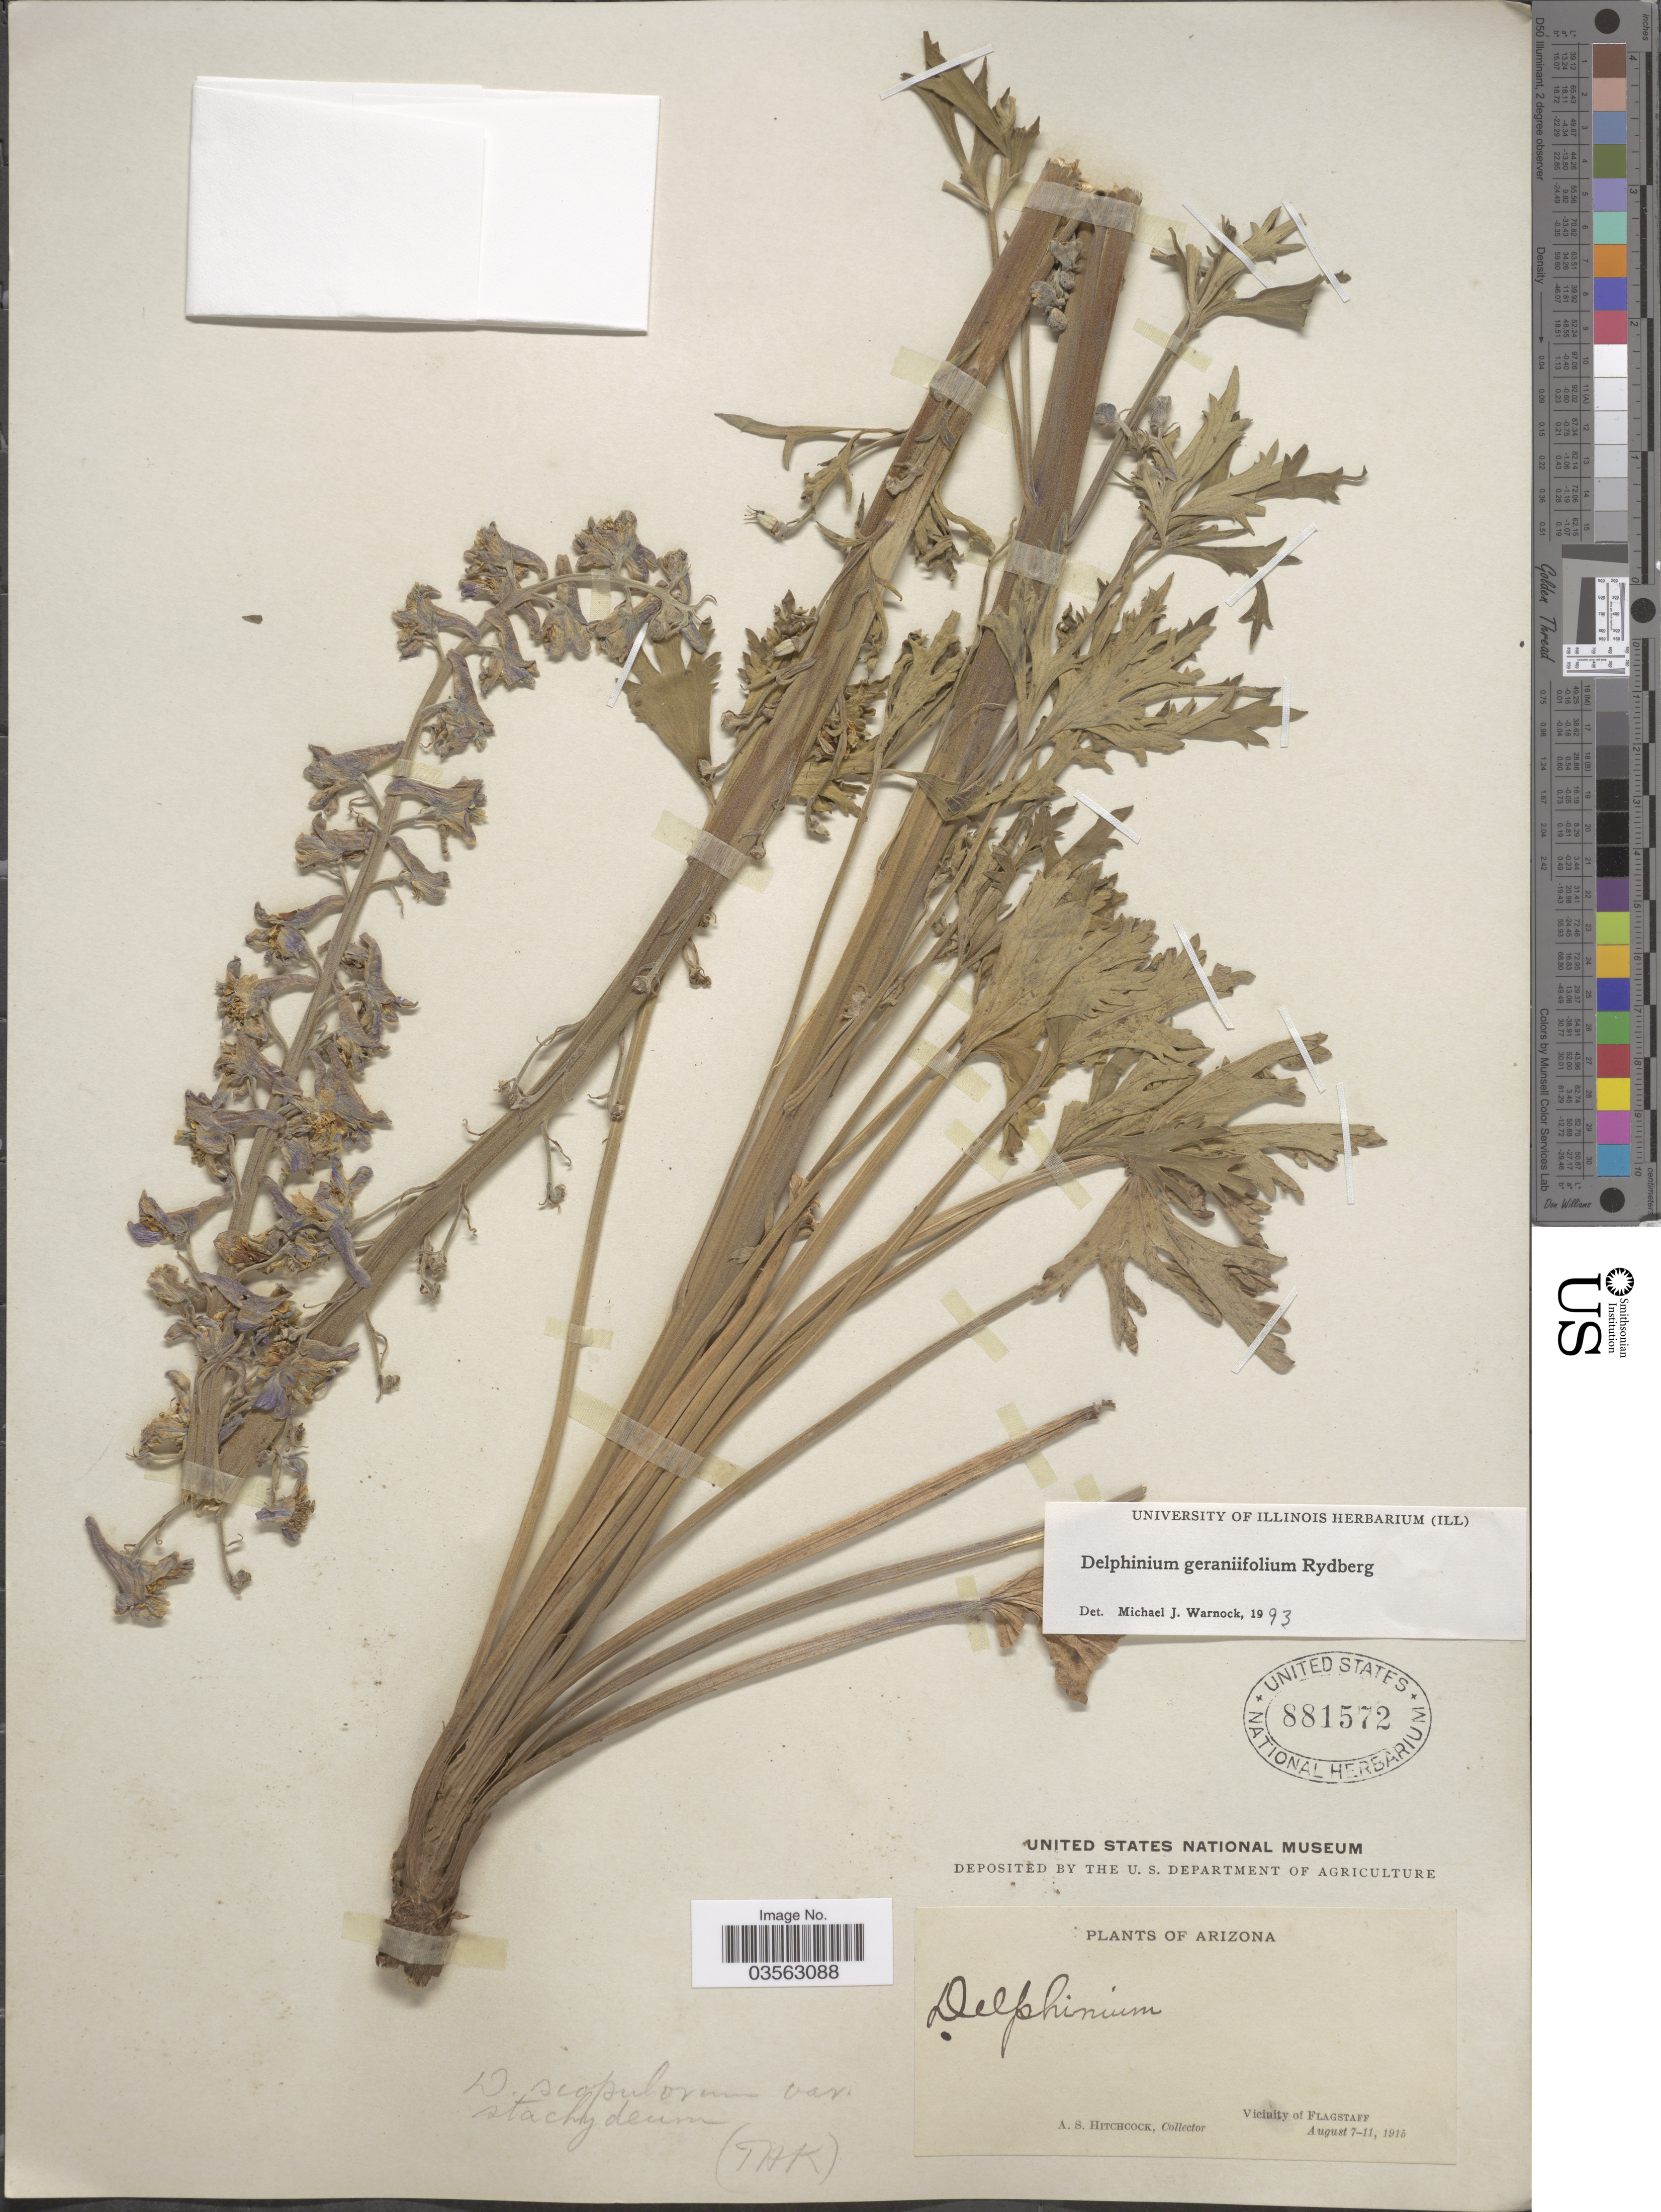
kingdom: Plantae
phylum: Tracheophyta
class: Magnoliopsida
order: Ranunculales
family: Ranunculaceae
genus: Delphinium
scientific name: Delphinium geraniifolium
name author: Rydb.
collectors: A. S. Hitchcock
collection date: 1915-08-07/1915-08-11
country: United States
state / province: Arizona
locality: Vicinity of Flagstaff.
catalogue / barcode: US 881572